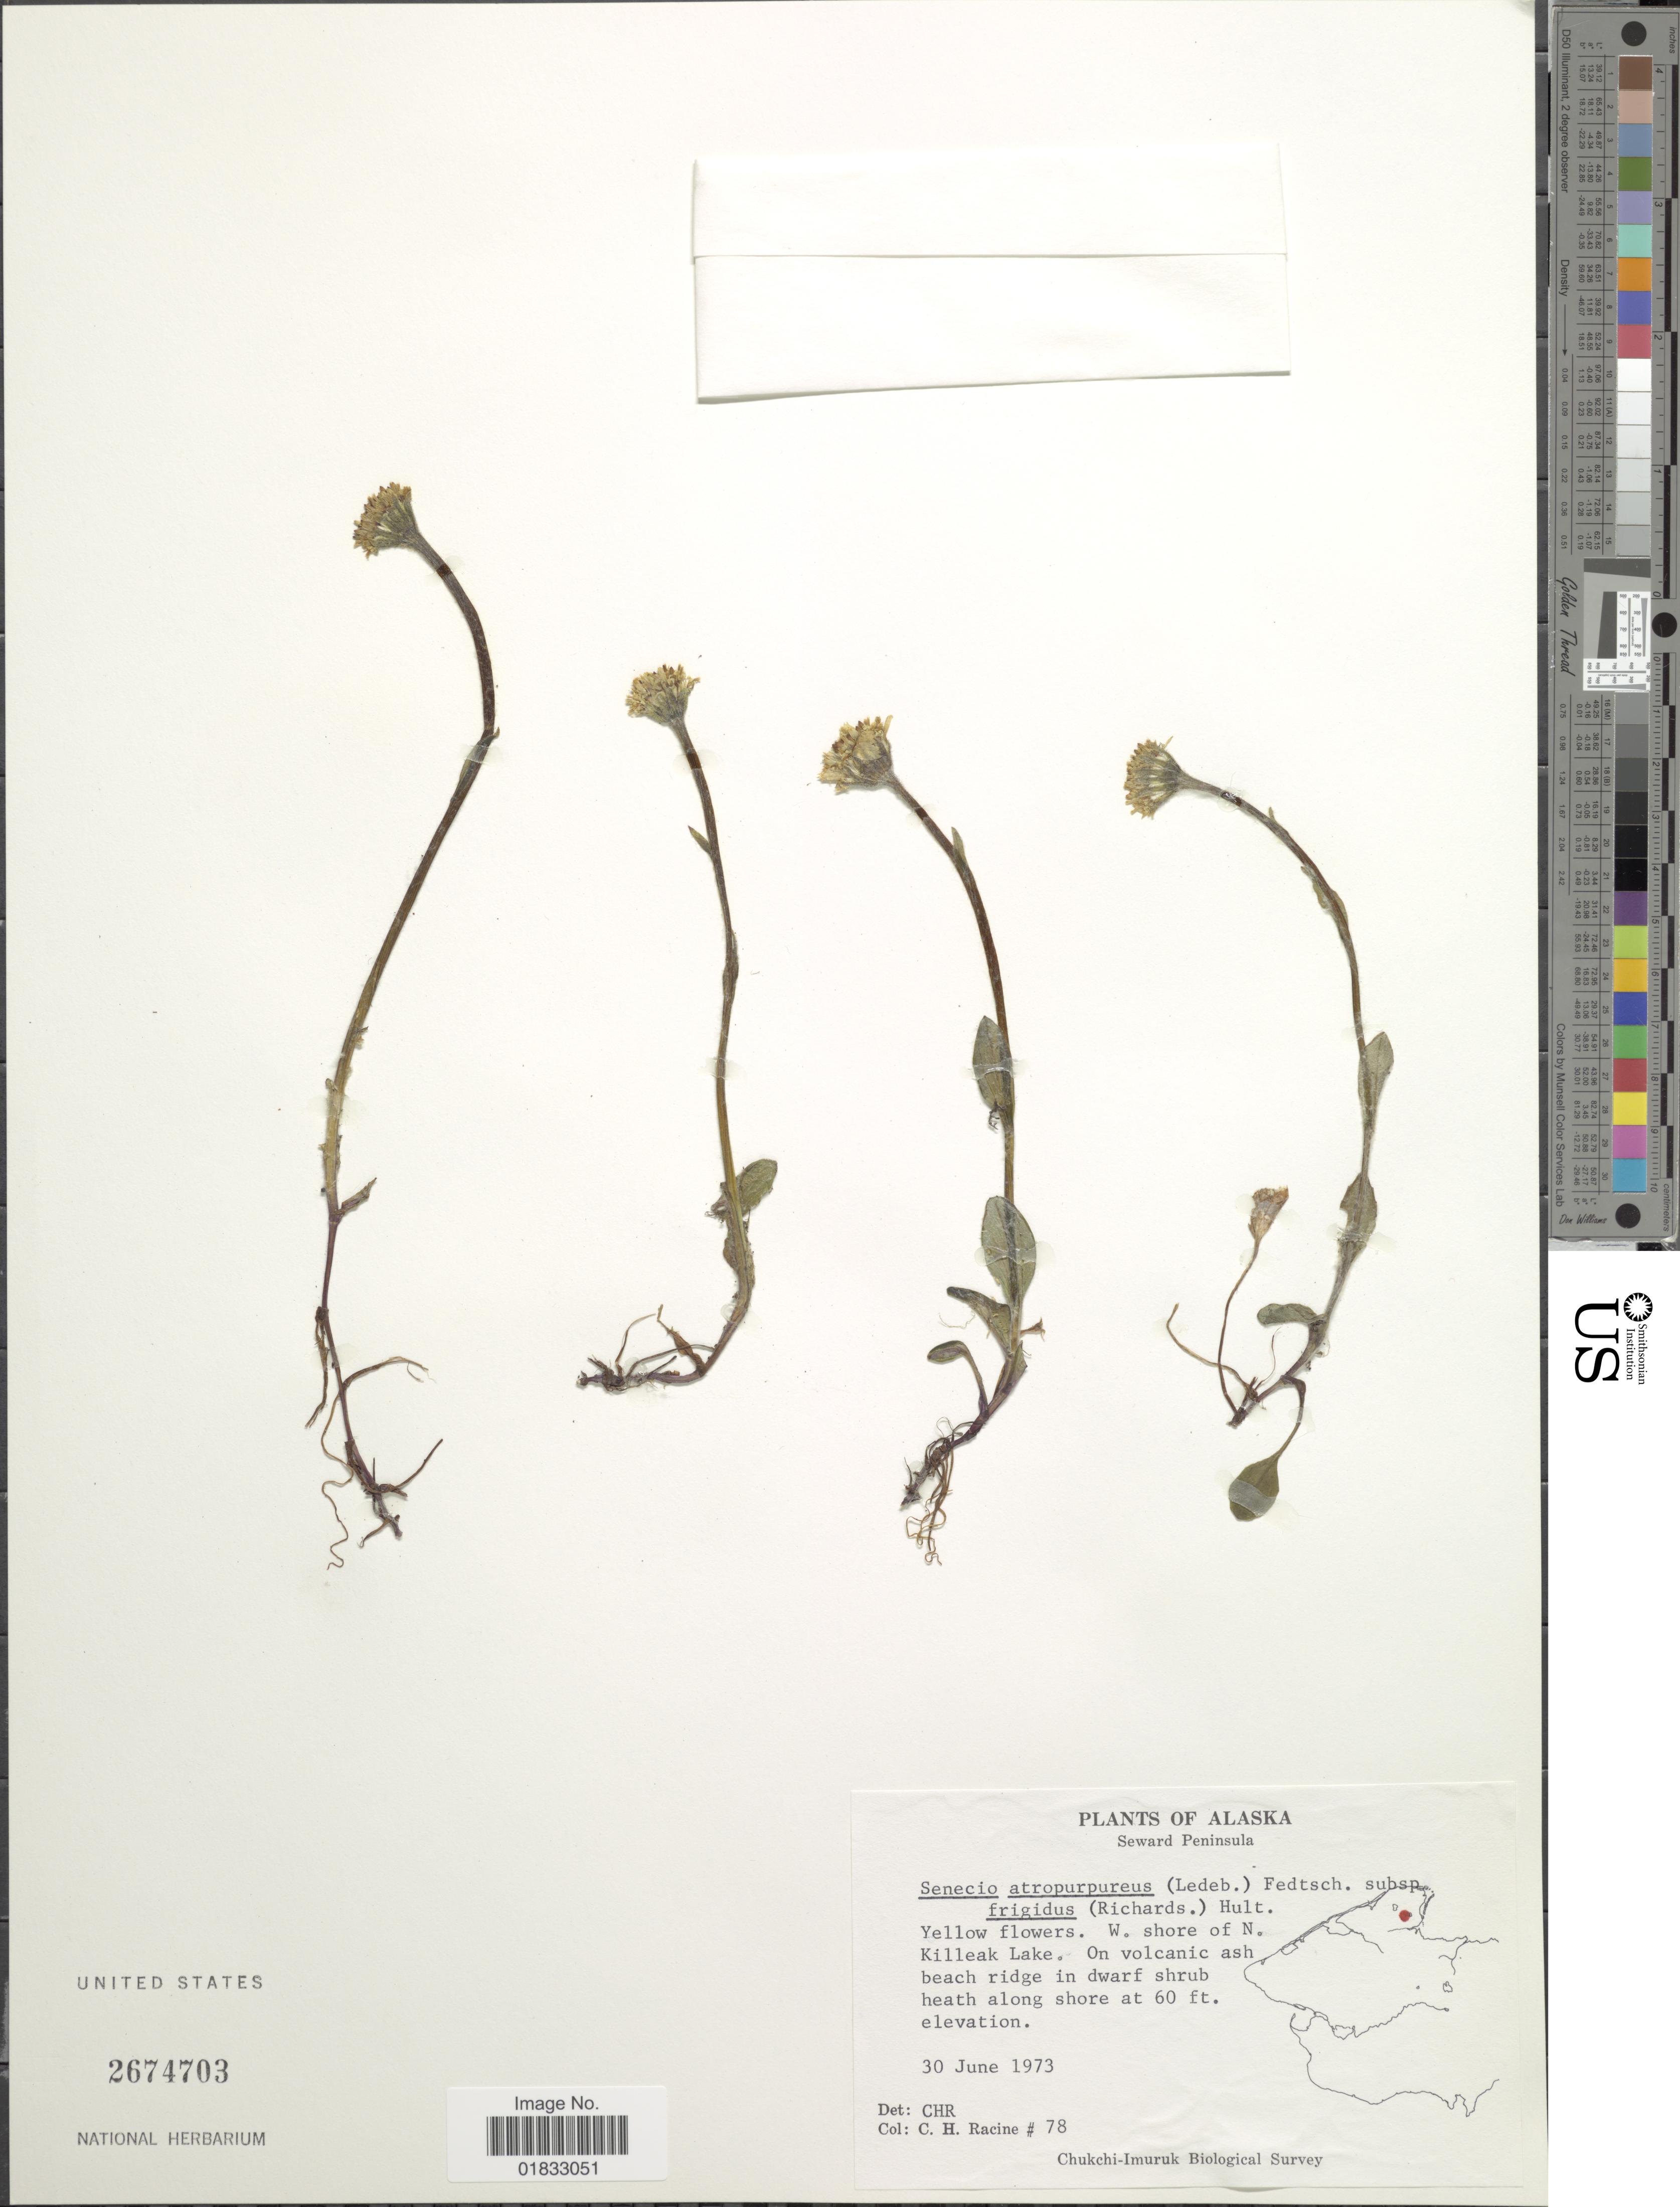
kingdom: Plantae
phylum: Tracheophyta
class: Magnoliopsida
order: Asterales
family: Asteraceae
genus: Tephroseris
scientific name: Tephroseris frigida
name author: (Richardson) Holub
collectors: C. Racine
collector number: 78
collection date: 1973-06-30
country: United States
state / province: Alaska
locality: Seward Peninsula, W. shore of N. Killeak Lake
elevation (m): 18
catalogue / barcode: US 2674703